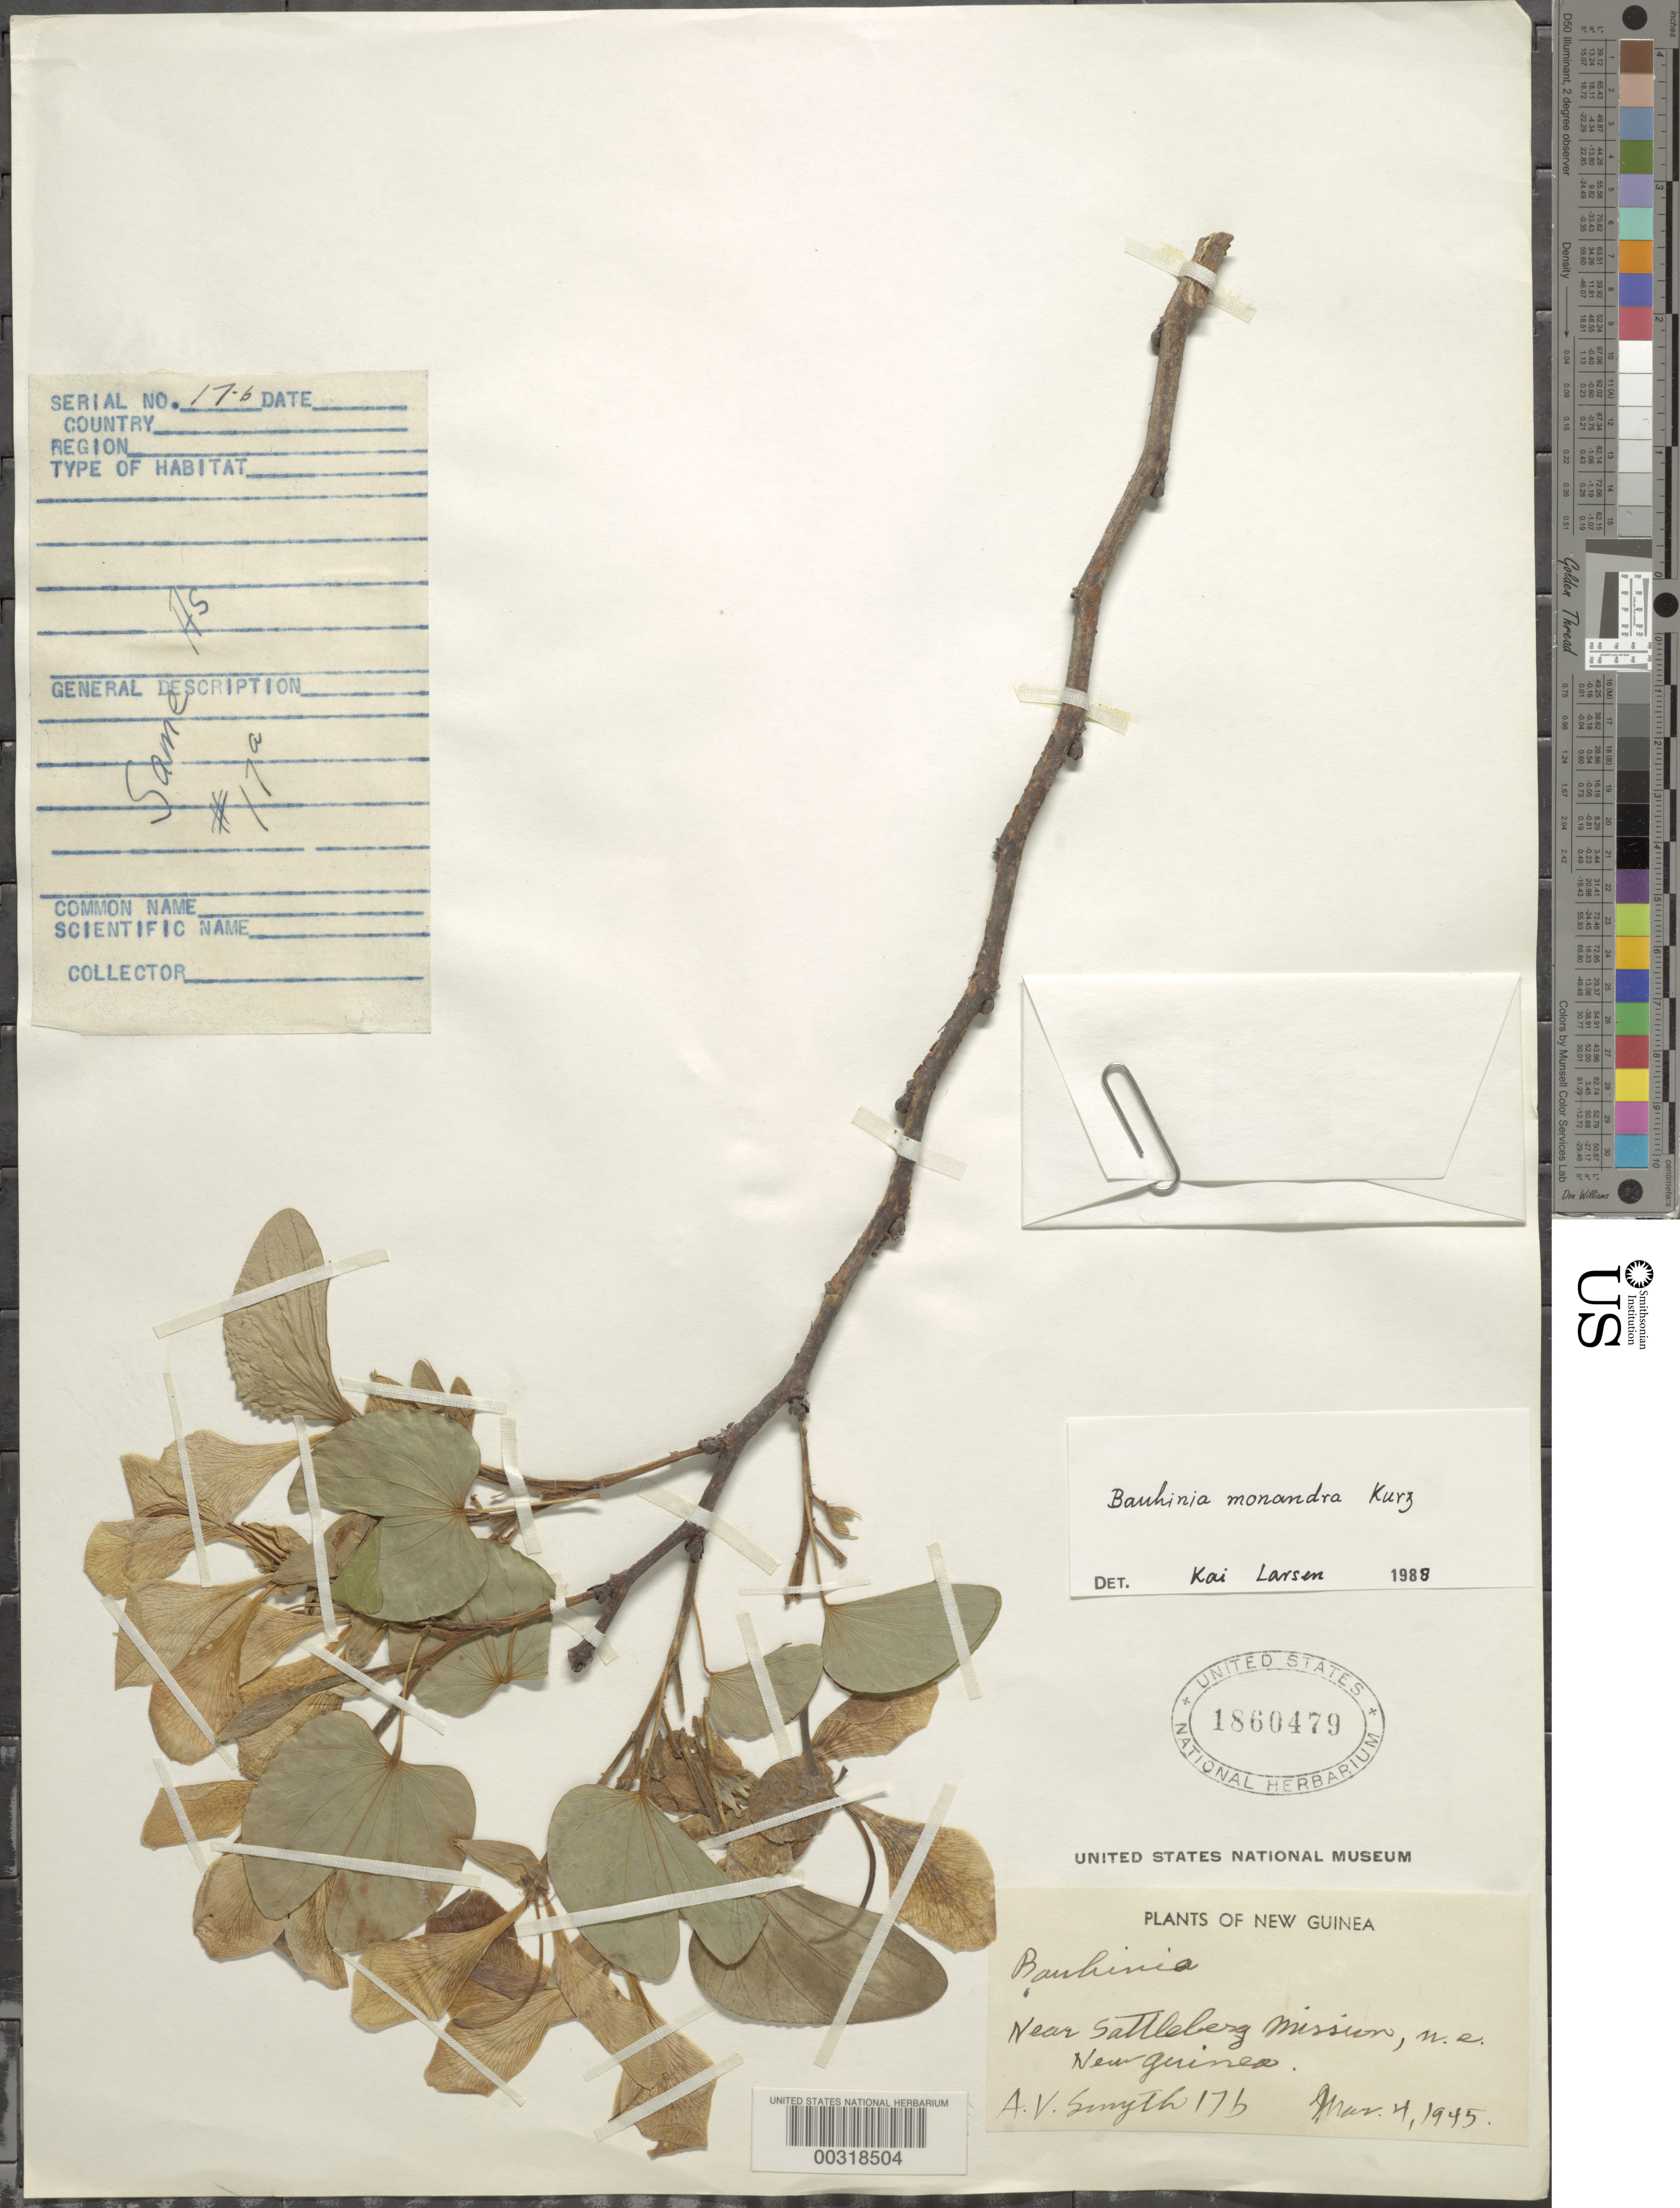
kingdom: Plantae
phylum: Tracheophyta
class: Magnoliopsida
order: Fabales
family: Fabaceae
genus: Bauhinia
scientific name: Bauhinia monandra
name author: Kurz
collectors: A. V. Smyth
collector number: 17b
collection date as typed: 04 Mar 1945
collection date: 1945-03-04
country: Papua New Guinea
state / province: Morobe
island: New Guinea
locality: Near Sattelberg mission, NE New Guinea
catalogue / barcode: US 1860479